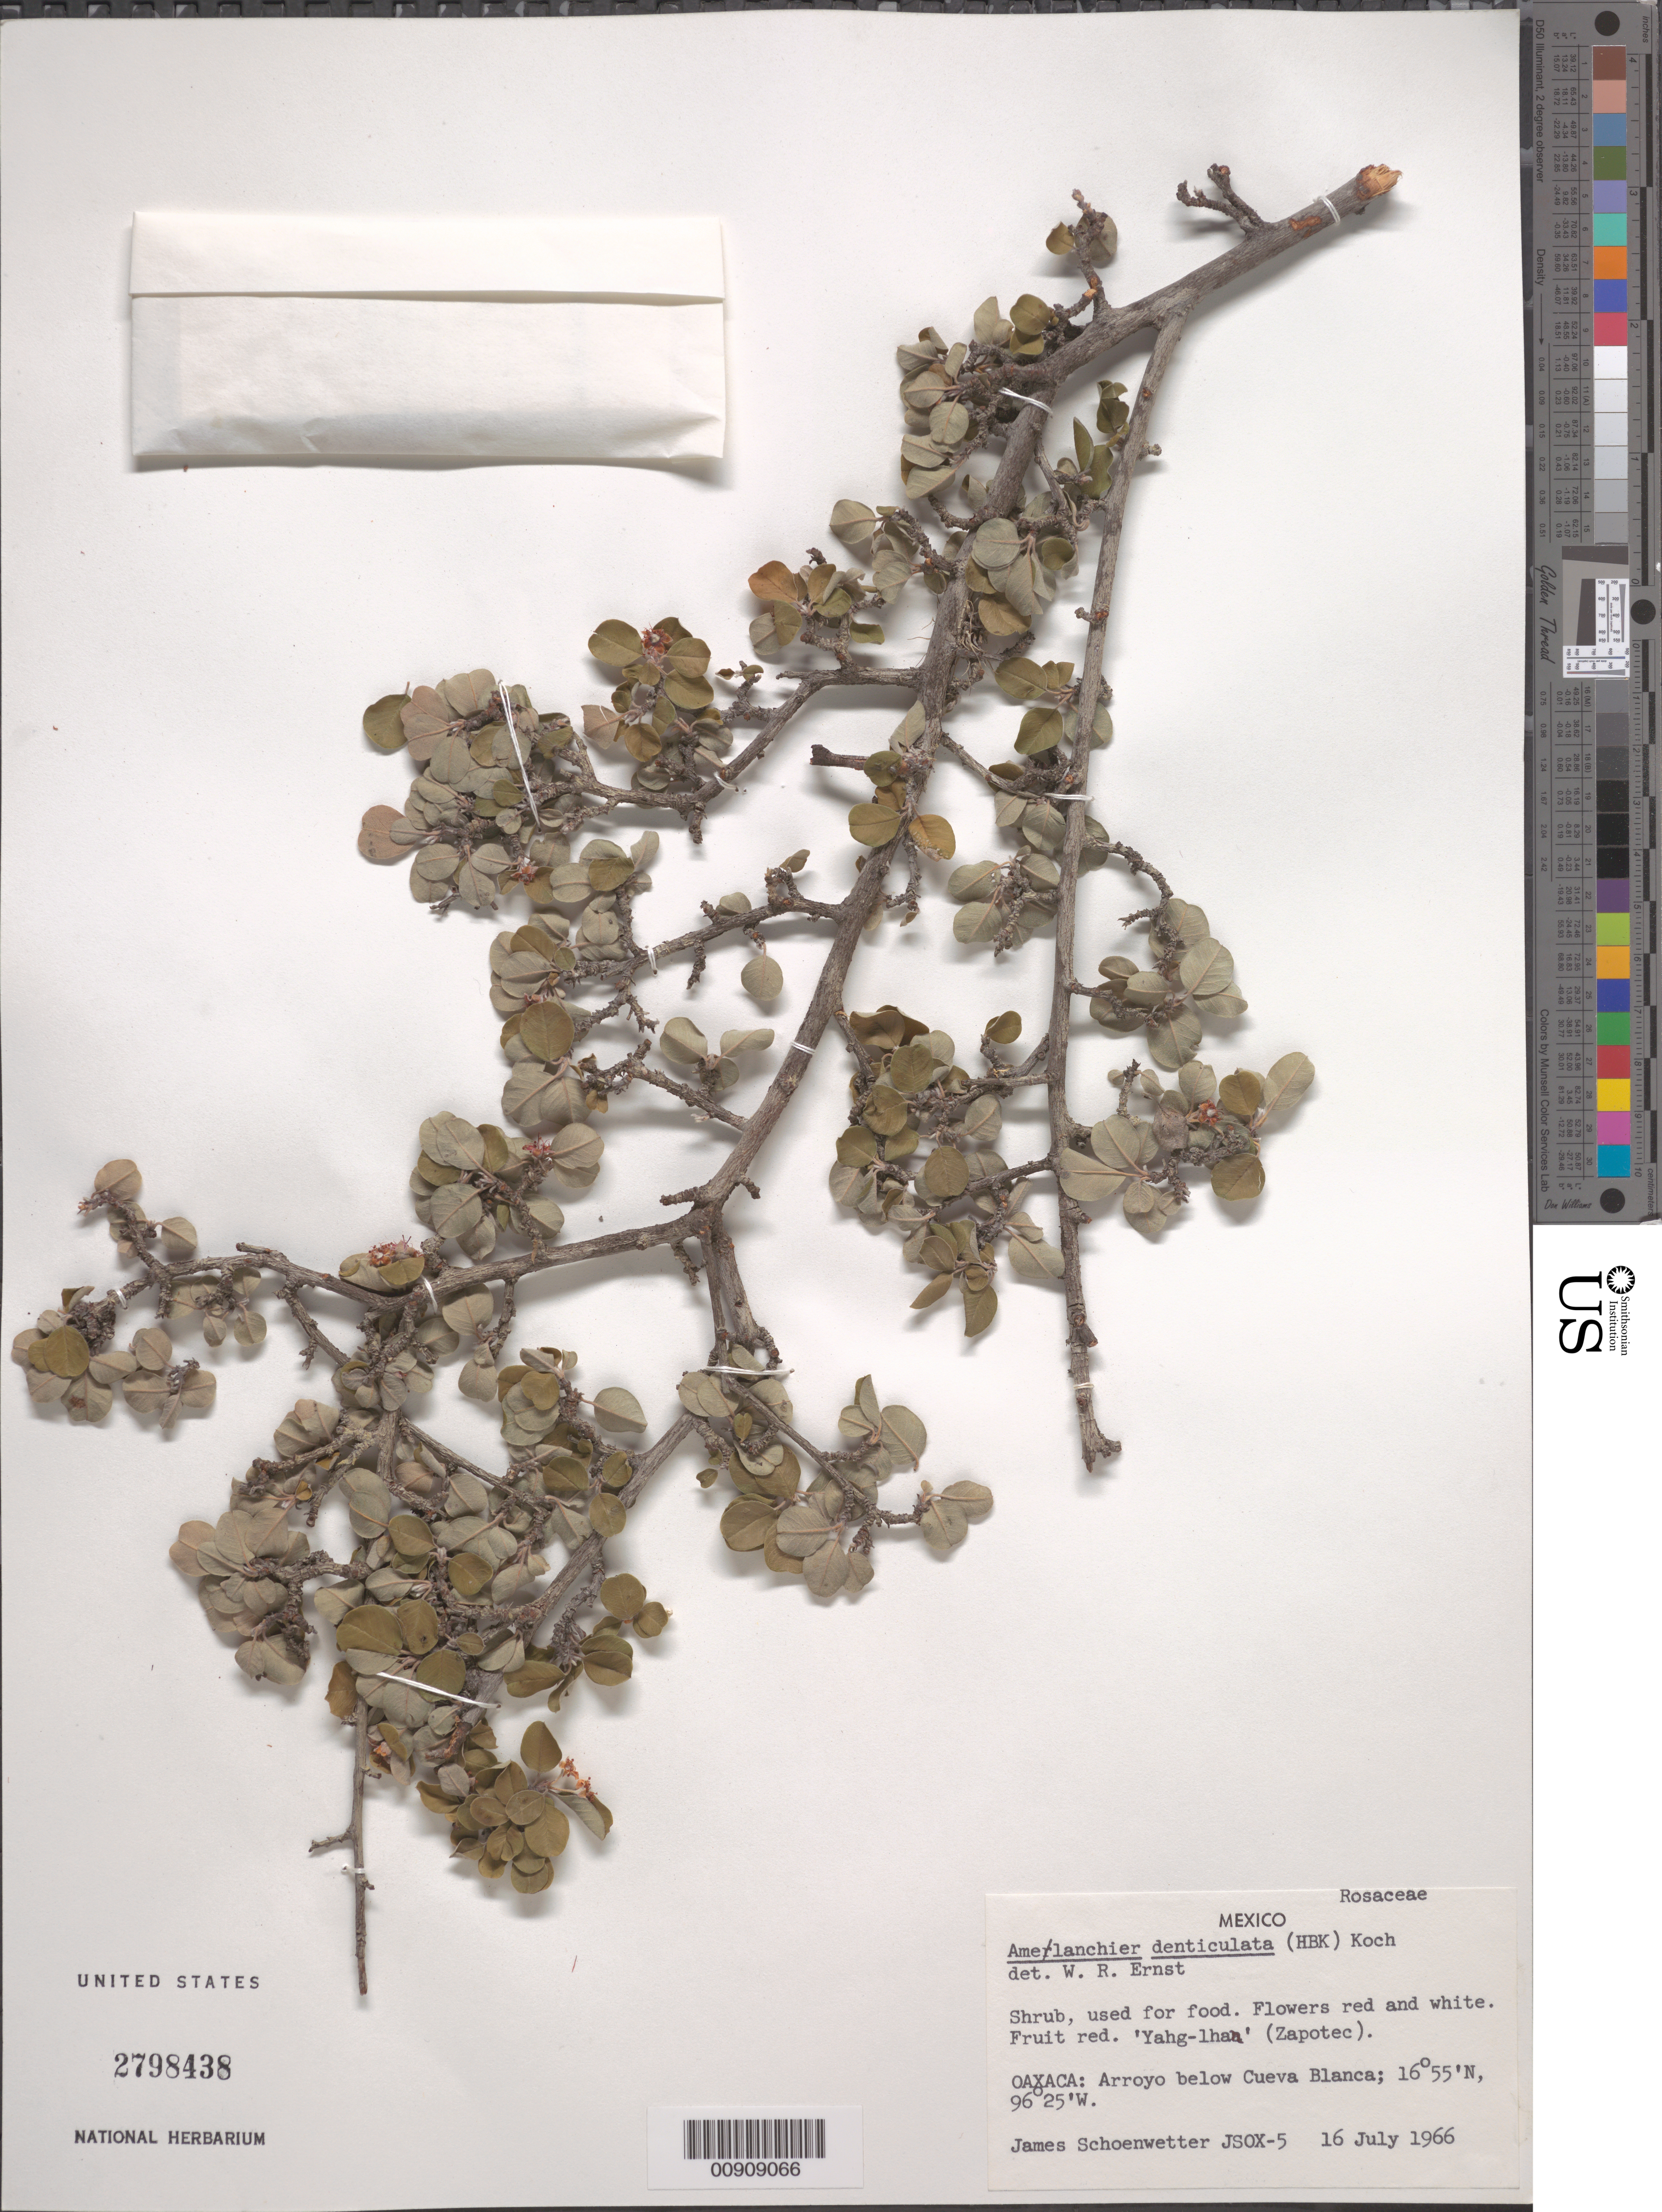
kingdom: Plantae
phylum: Tracheophyta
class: Magnoliopsida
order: Rosales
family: Rosaceae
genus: Malacomeles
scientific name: Malacomeles denticulata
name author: (Kunth) G.N. Jones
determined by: Strong, Mark T., (BOT), Smithsonian Institution - National Museum of Natural History (UNITED STATES)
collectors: J. Schoenwetter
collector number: JSOX-5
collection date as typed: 16 Jul 1966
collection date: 1966-07-16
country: Mexico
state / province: Oaxaca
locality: Oaxaca: Arroyo below Cueva Blanca.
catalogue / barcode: US 2798438